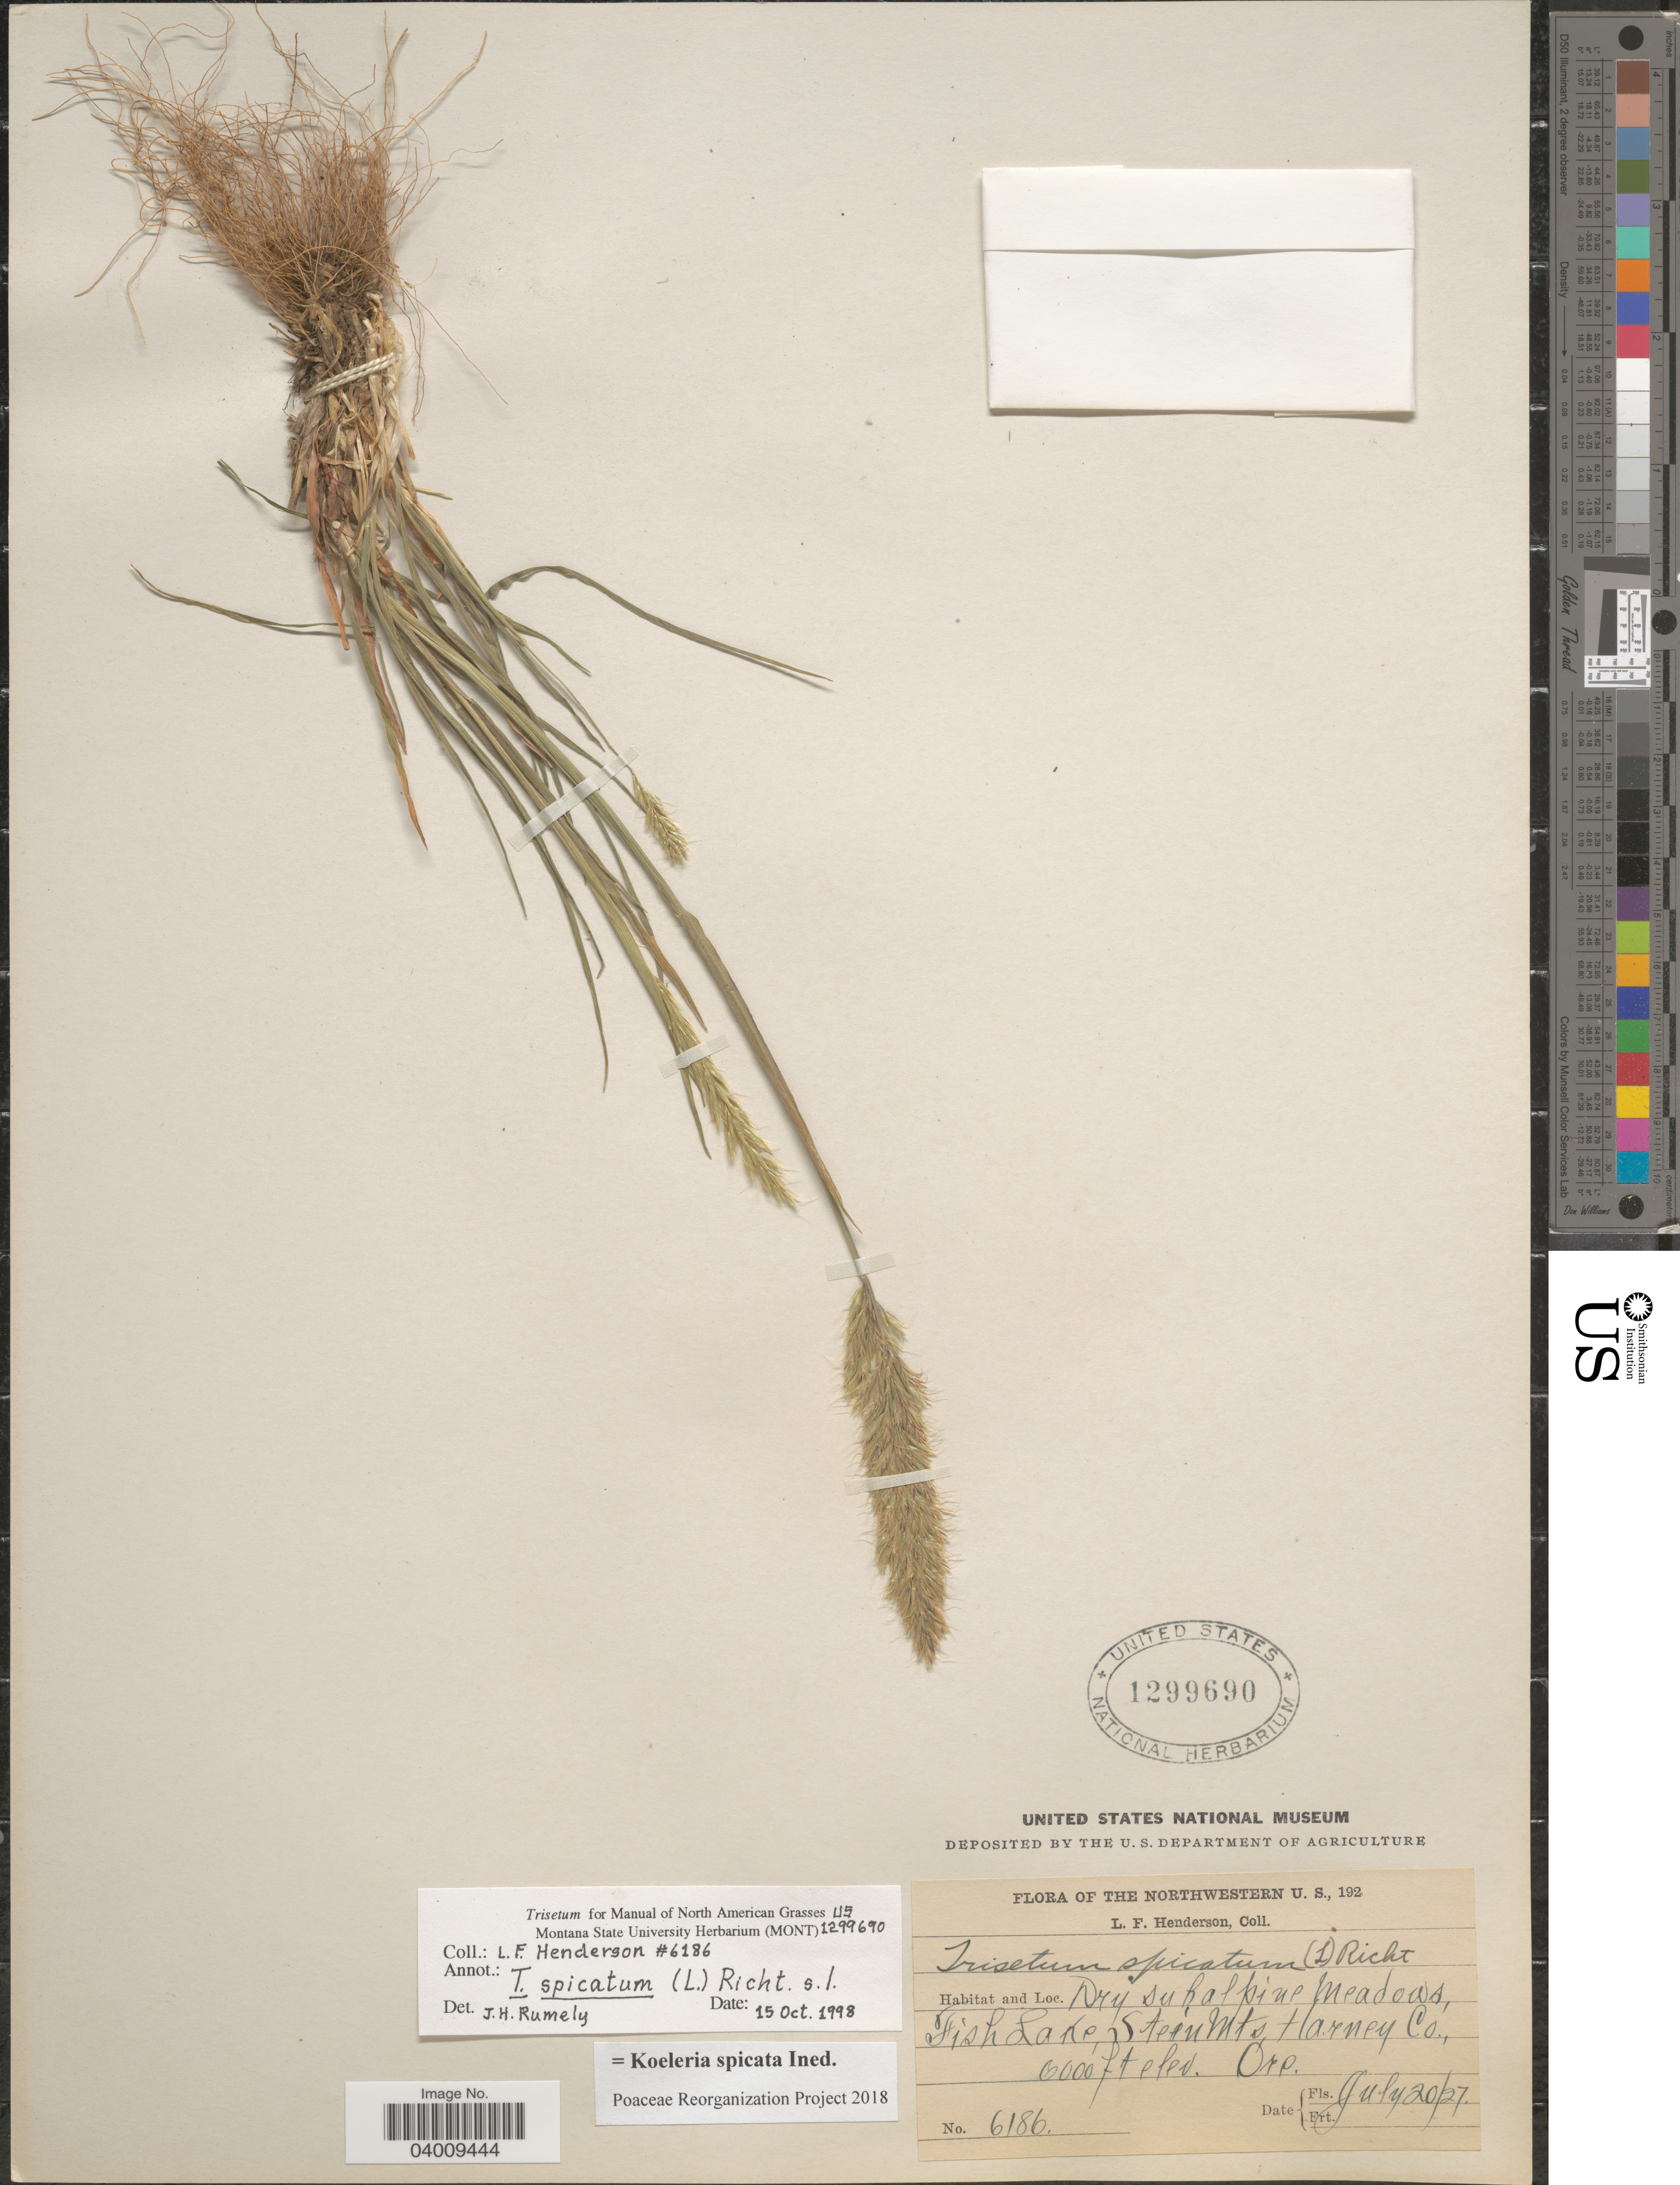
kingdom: Plantae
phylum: Tracheophyta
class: Liliopsida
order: Poales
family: Poaceae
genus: Koeleria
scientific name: Koeleria spicata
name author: (L.) Barberá et al.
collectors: L. Henderson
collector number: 6186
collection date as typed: Transcribed d/m/y: 20/7/27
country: United States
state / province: Oregon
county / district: Harney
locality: Fish Lake, Stein Mts, Harney Co.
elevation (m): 1829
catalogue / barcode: US 1299690